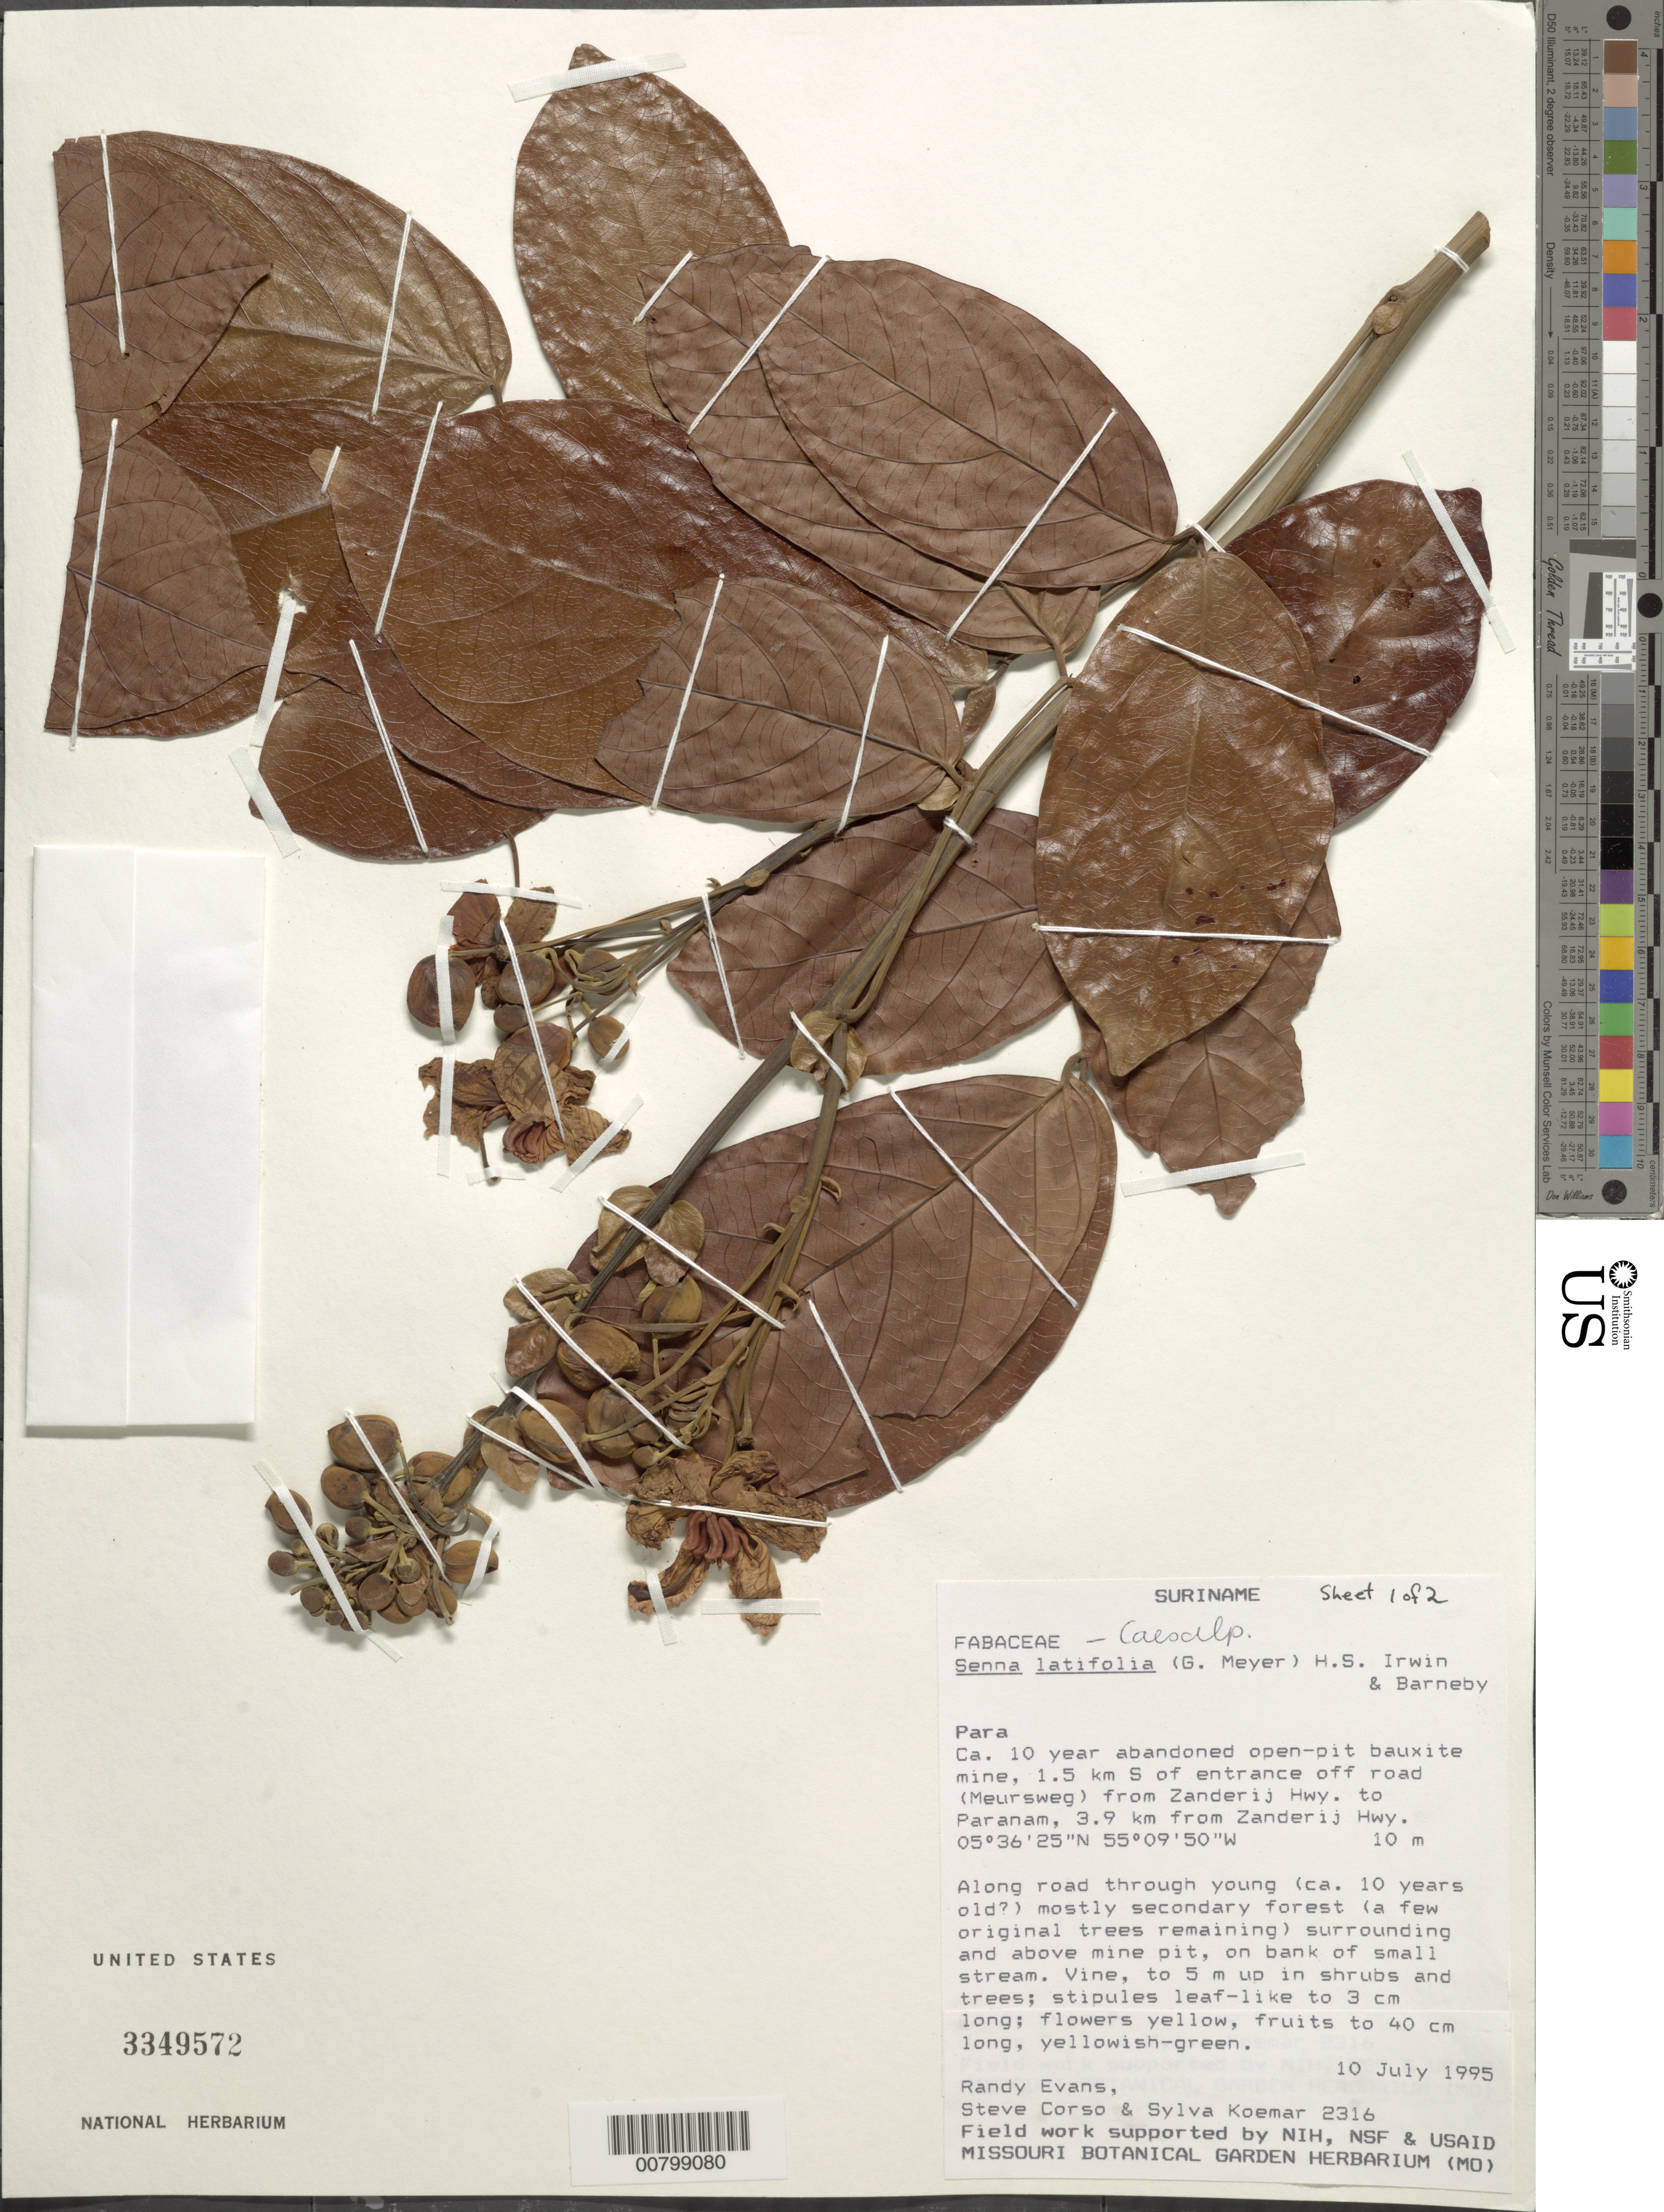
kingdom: Plantae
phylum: Tracheophyta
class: Magnoliopsida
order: Fabales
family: Fabaceae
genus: Senna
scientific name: Senna latifolia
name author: (G. Mey.) H.S. Irwin & Barneby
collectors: R. Evans, S. Corso & S. Koemar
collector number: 2316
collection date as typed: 10-Jul-95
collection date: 1995-07-10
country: Suriname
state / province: Para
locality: Zanderij, road to Paranam, 3.9 km from Zanderij Hwy.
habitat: Abandoned open-pit bauxite mine; along road, mostly secondary forest, on bank of small stream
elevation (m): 10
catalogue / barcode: US 3349572